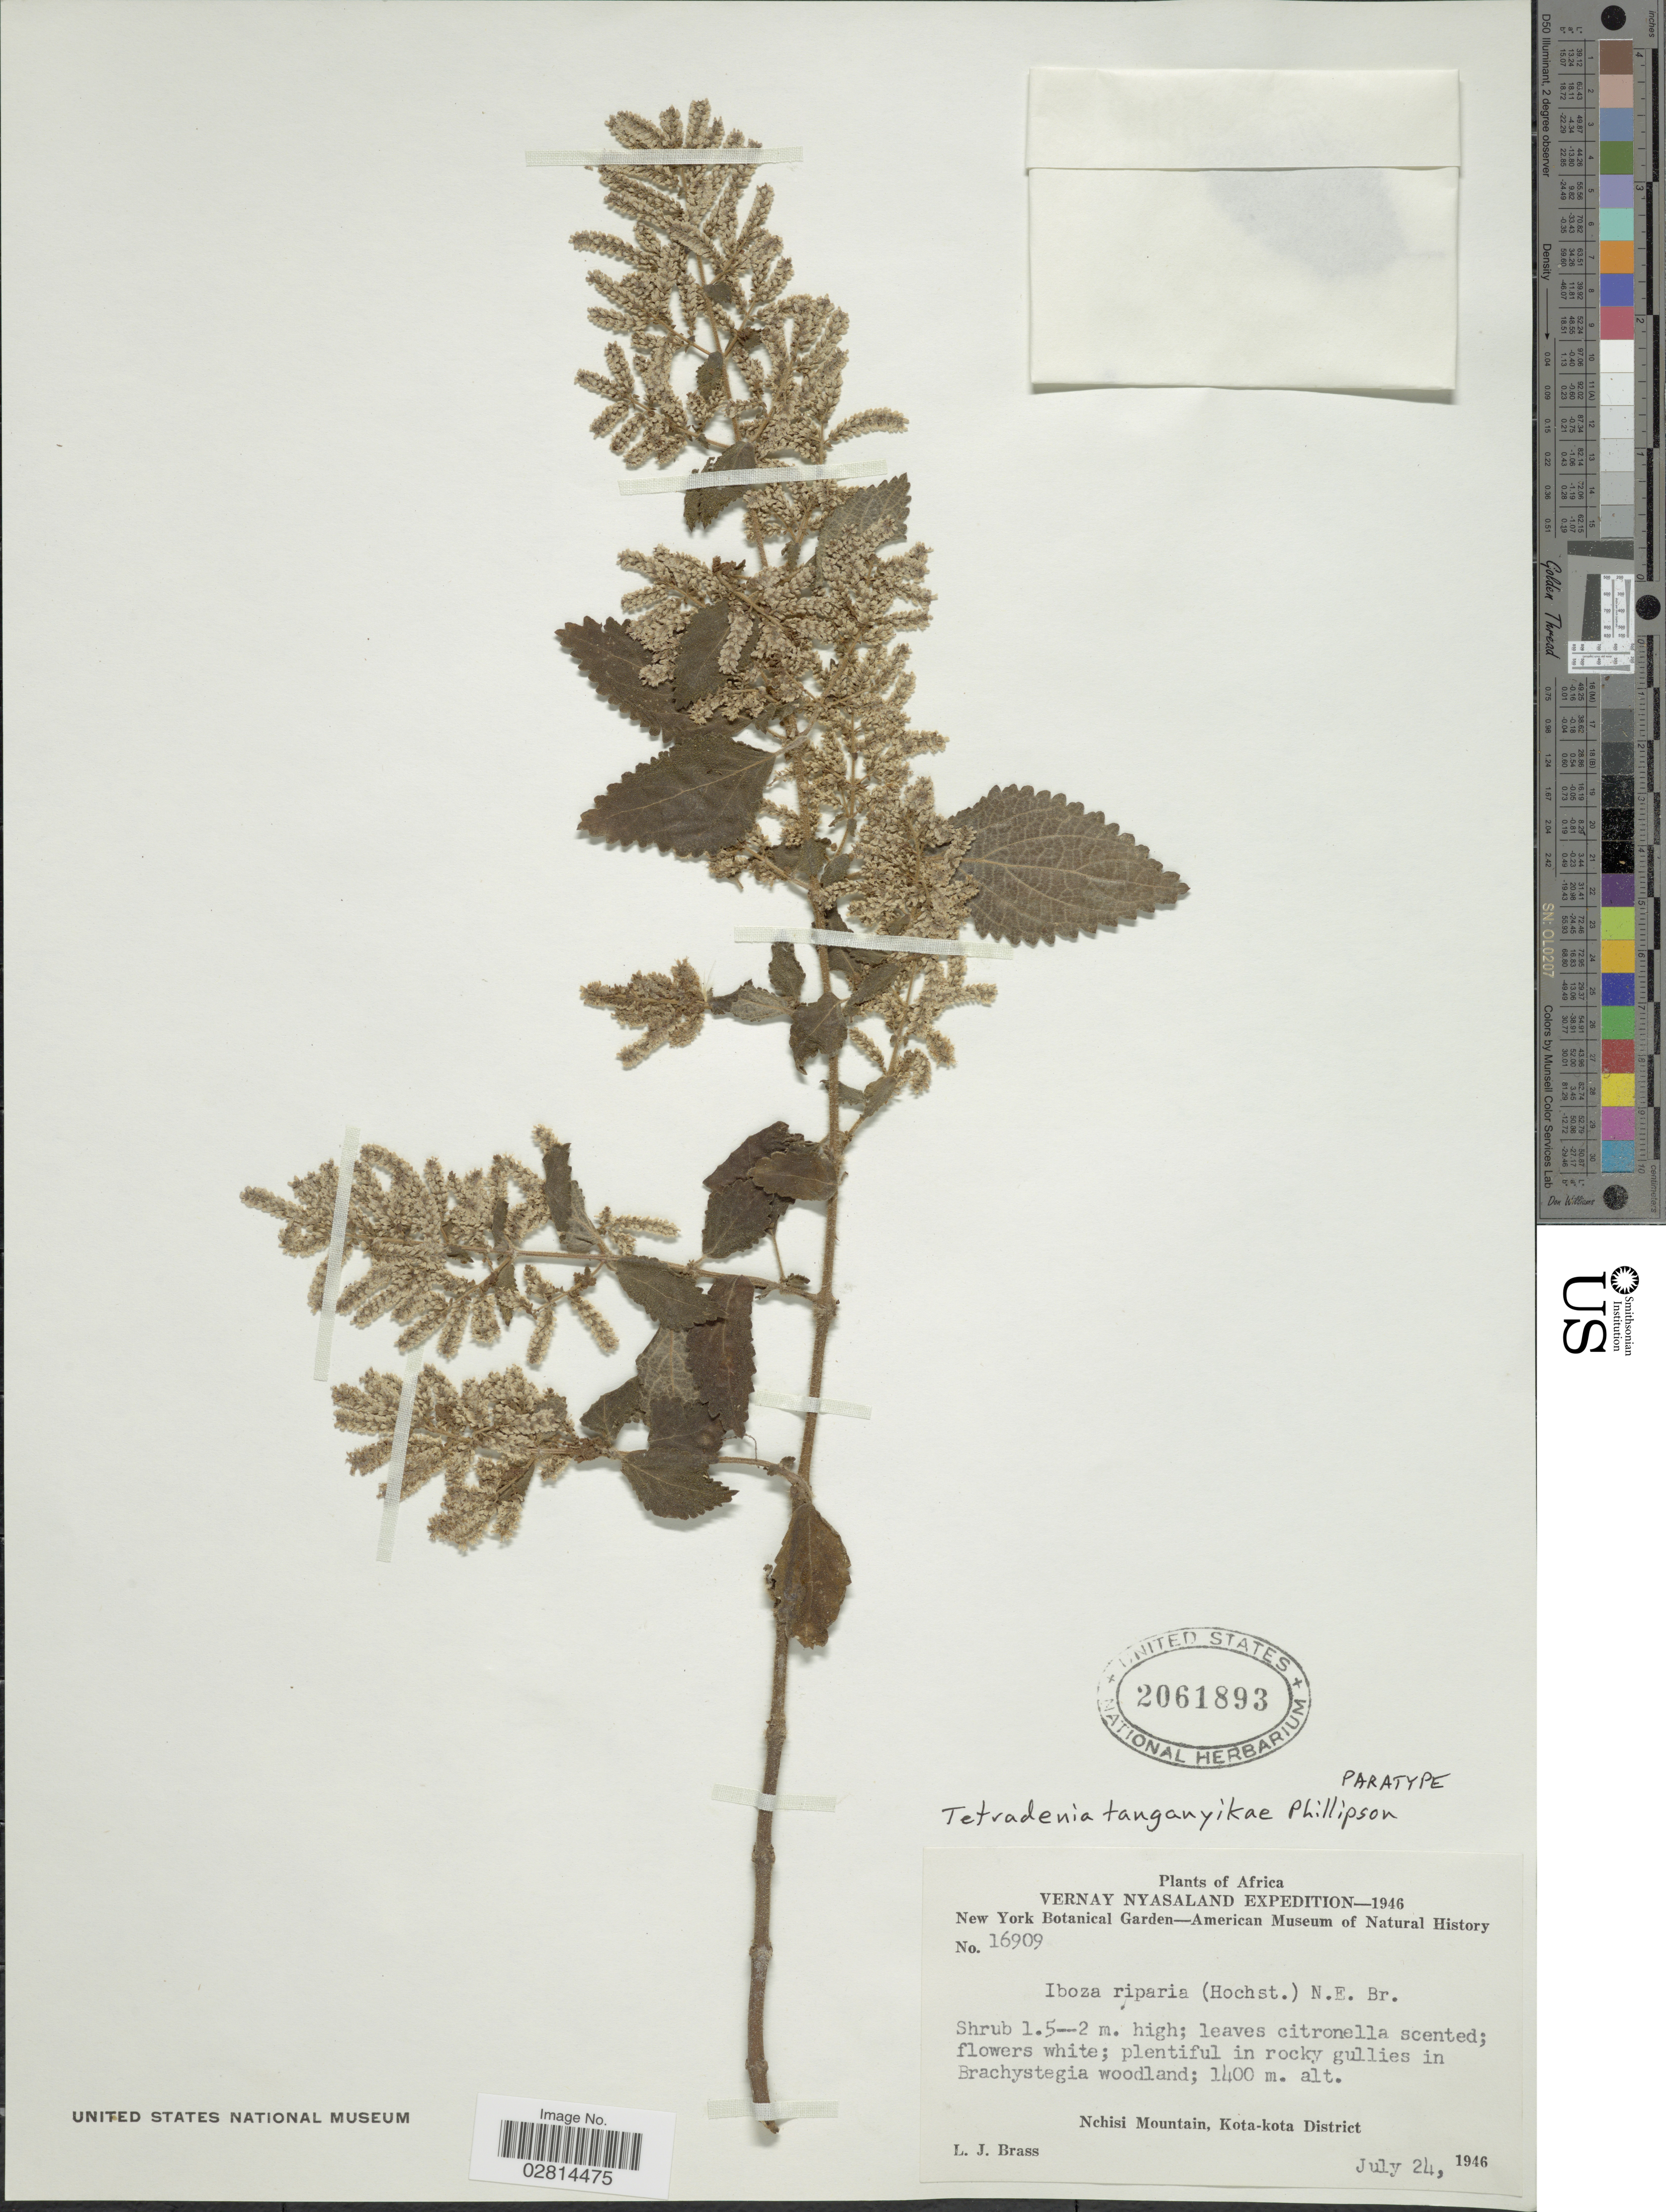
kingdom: Plantae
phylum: Tracheophyta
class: Magnoliopsida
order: Lamiales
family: Lamiaceae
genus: Tetradenia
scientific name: Tetradenia tanganyikae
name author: Phillipson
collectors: L. J. Brass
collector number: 16909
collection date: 1946-07-24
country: Malawi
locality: Vernay Nyasaland. Nchisi Mountain, Kota-kota District.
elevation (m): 1400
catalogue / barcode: US 2061893